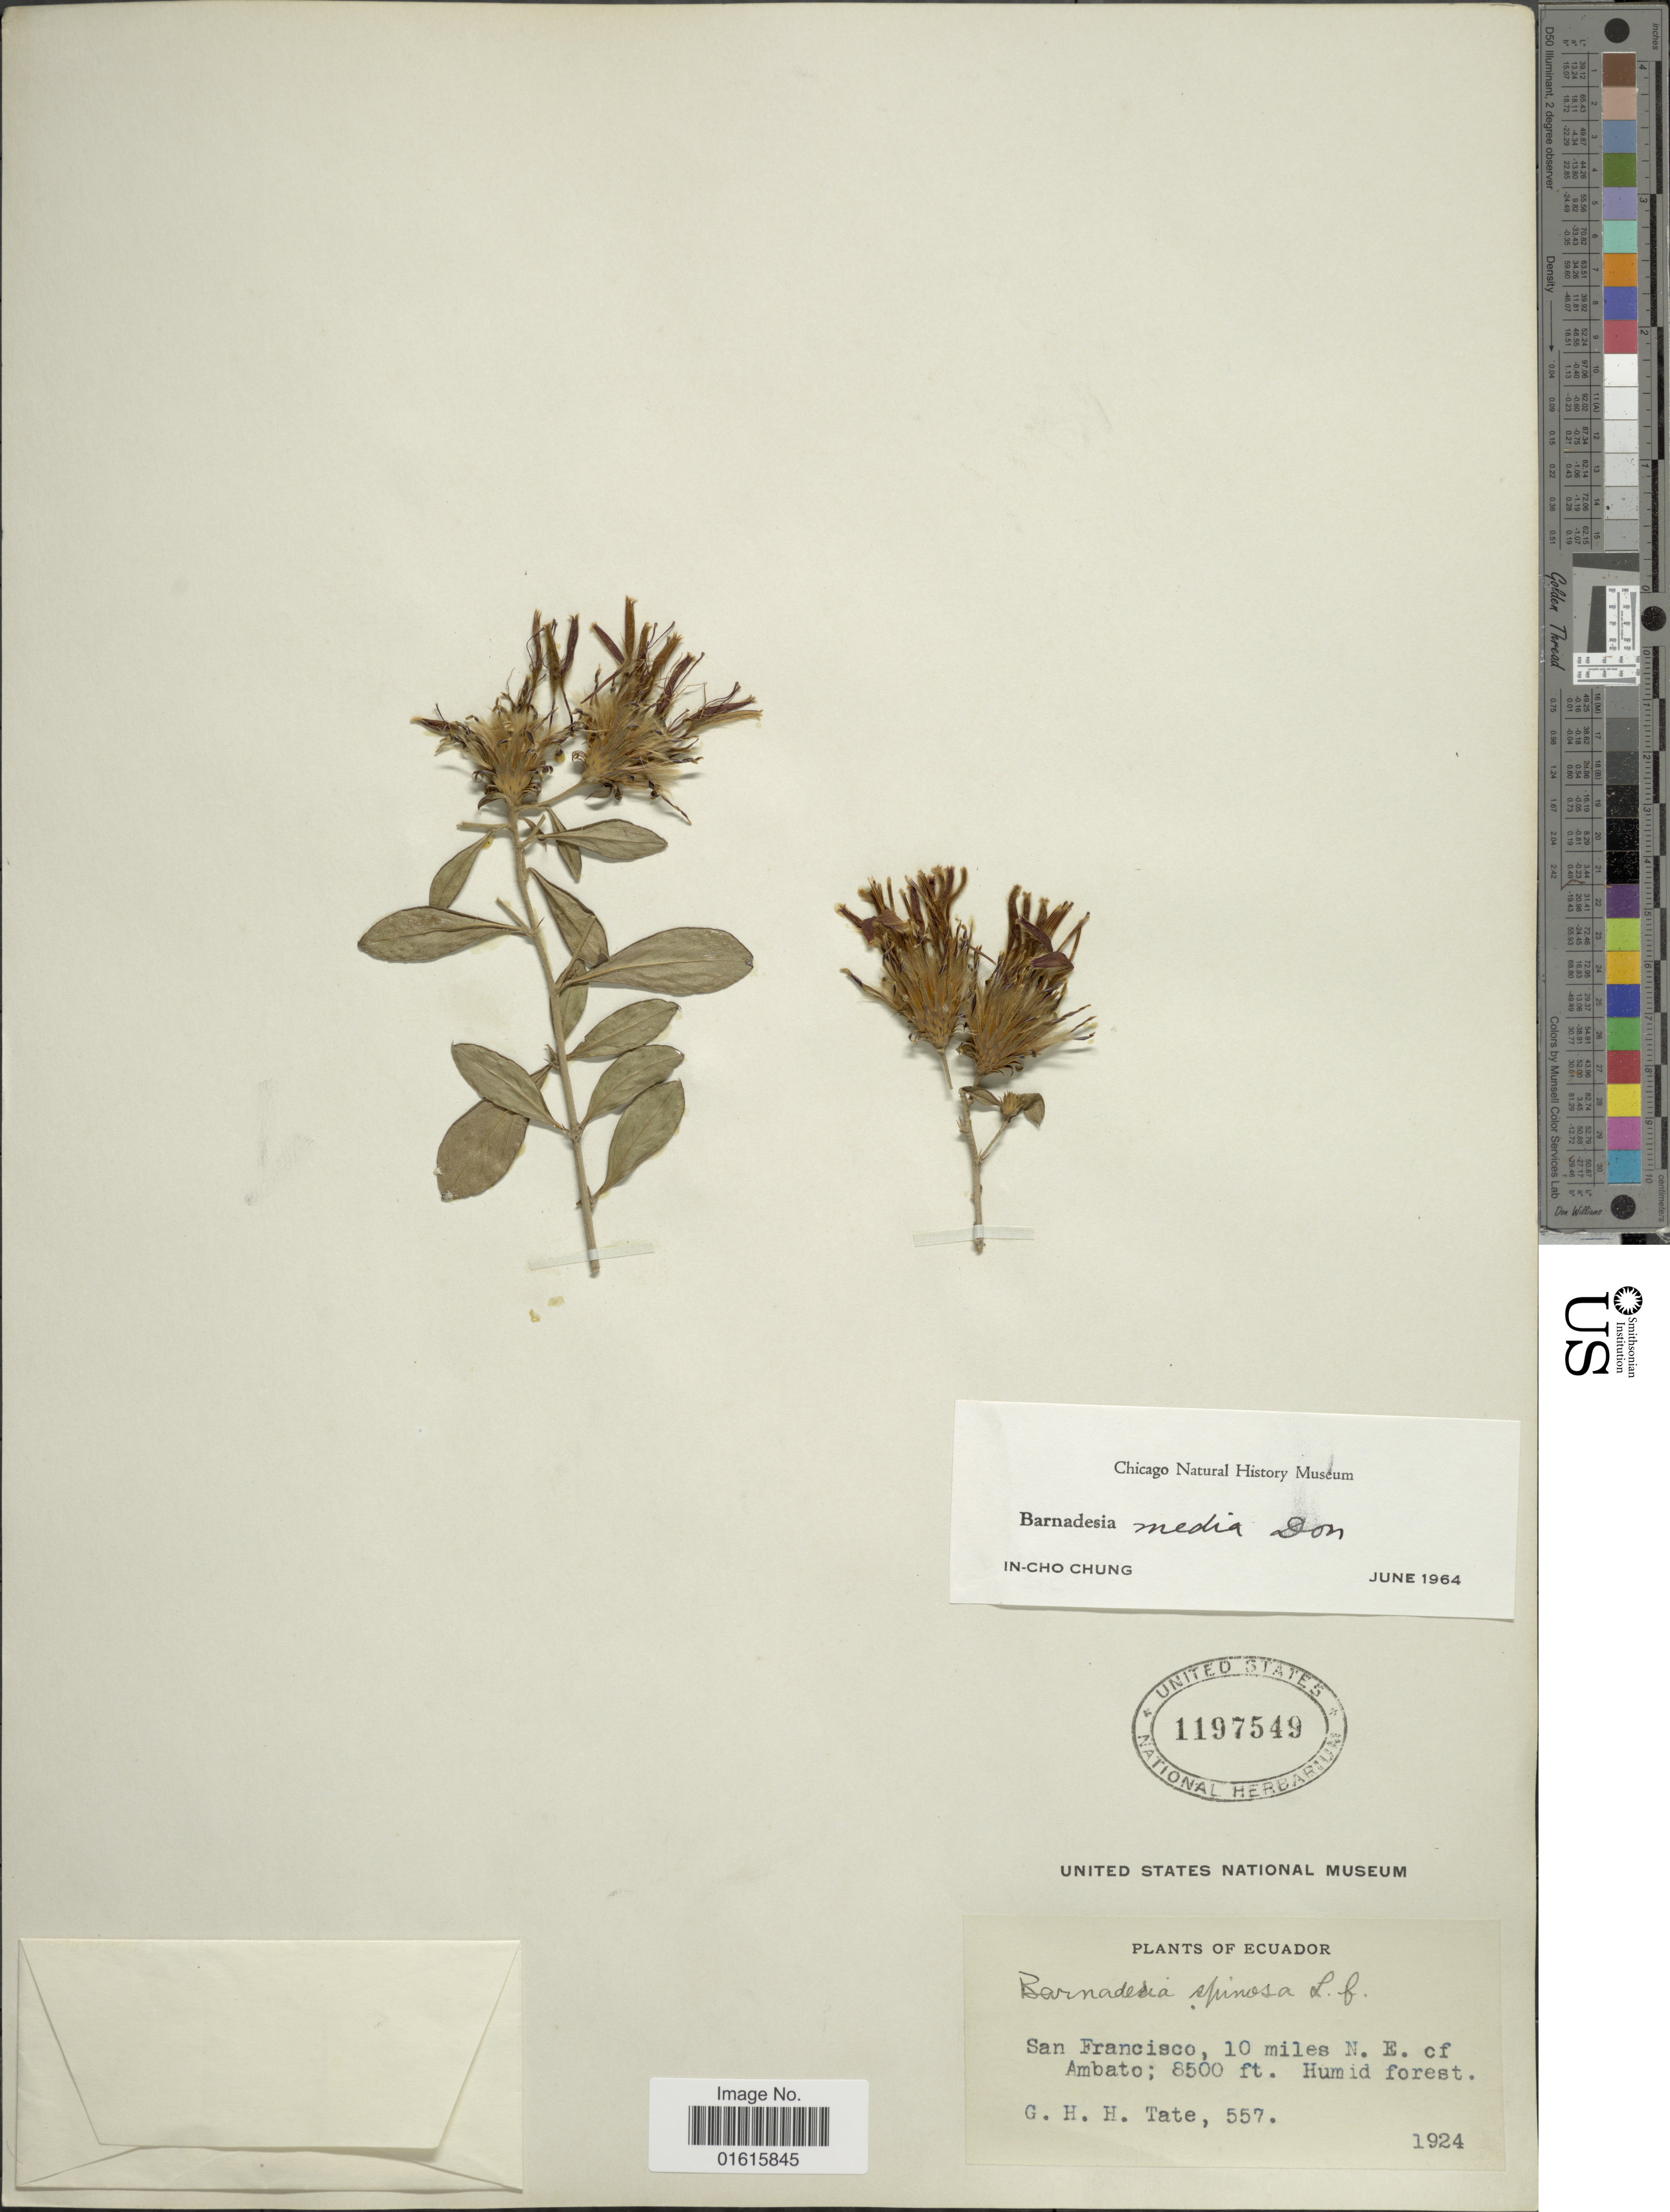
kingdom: Plantae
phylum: Tracheophyta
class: Magnoliopsida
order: Asterales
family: Asteraceae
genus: Barnadesia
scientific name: Barnadesia arborea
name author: Kunth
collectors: G. H. H.Tate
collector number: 557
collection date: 1924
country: Ecuador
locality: San Francisco, 10 miles N.E. of Ambato. Humid forest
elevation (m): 2591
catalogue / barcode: US 1197549